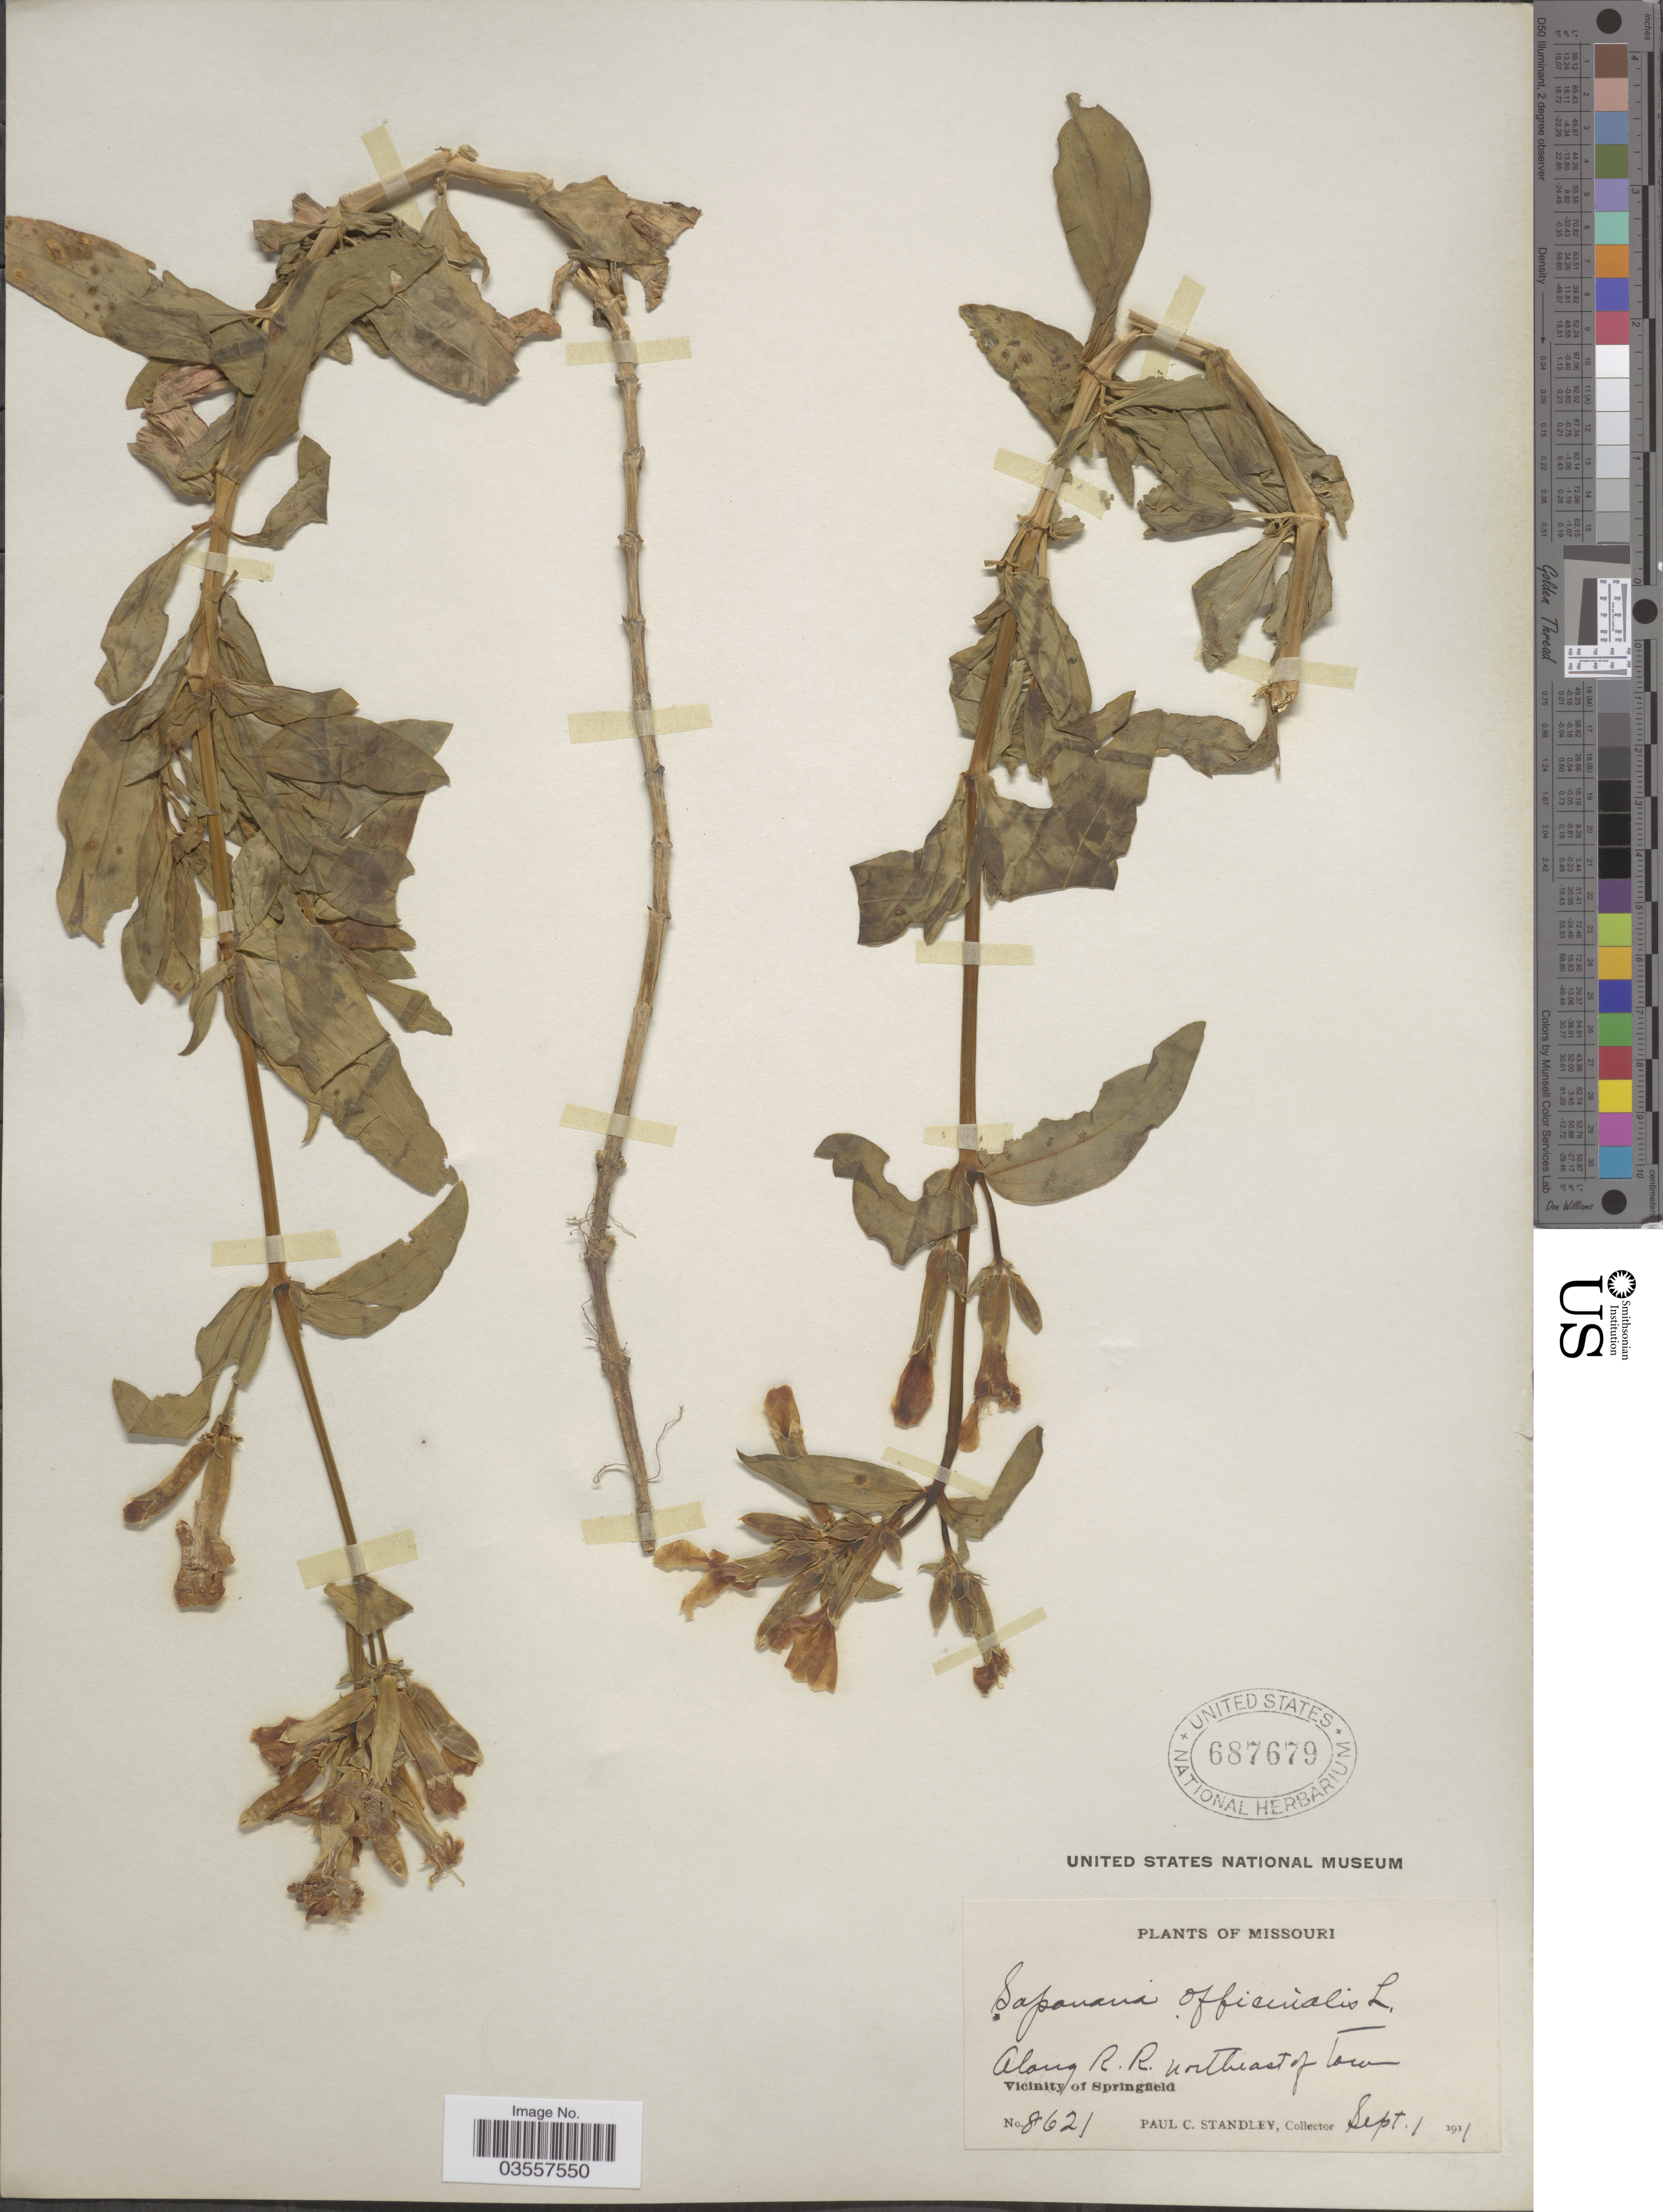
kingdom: Plantae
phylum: Tracheophyta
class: Magnoliopsida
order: Caryophyllales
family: Caryophyllaceae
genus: Saponaria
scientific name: Saponaria officinalis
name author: L.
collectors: P. C. Standley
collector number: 8621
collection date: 1931-09-01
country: United States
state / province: Missouri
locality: Along R.R. northeast of Town. Vicinity of Springfield.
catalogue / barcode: US 687679